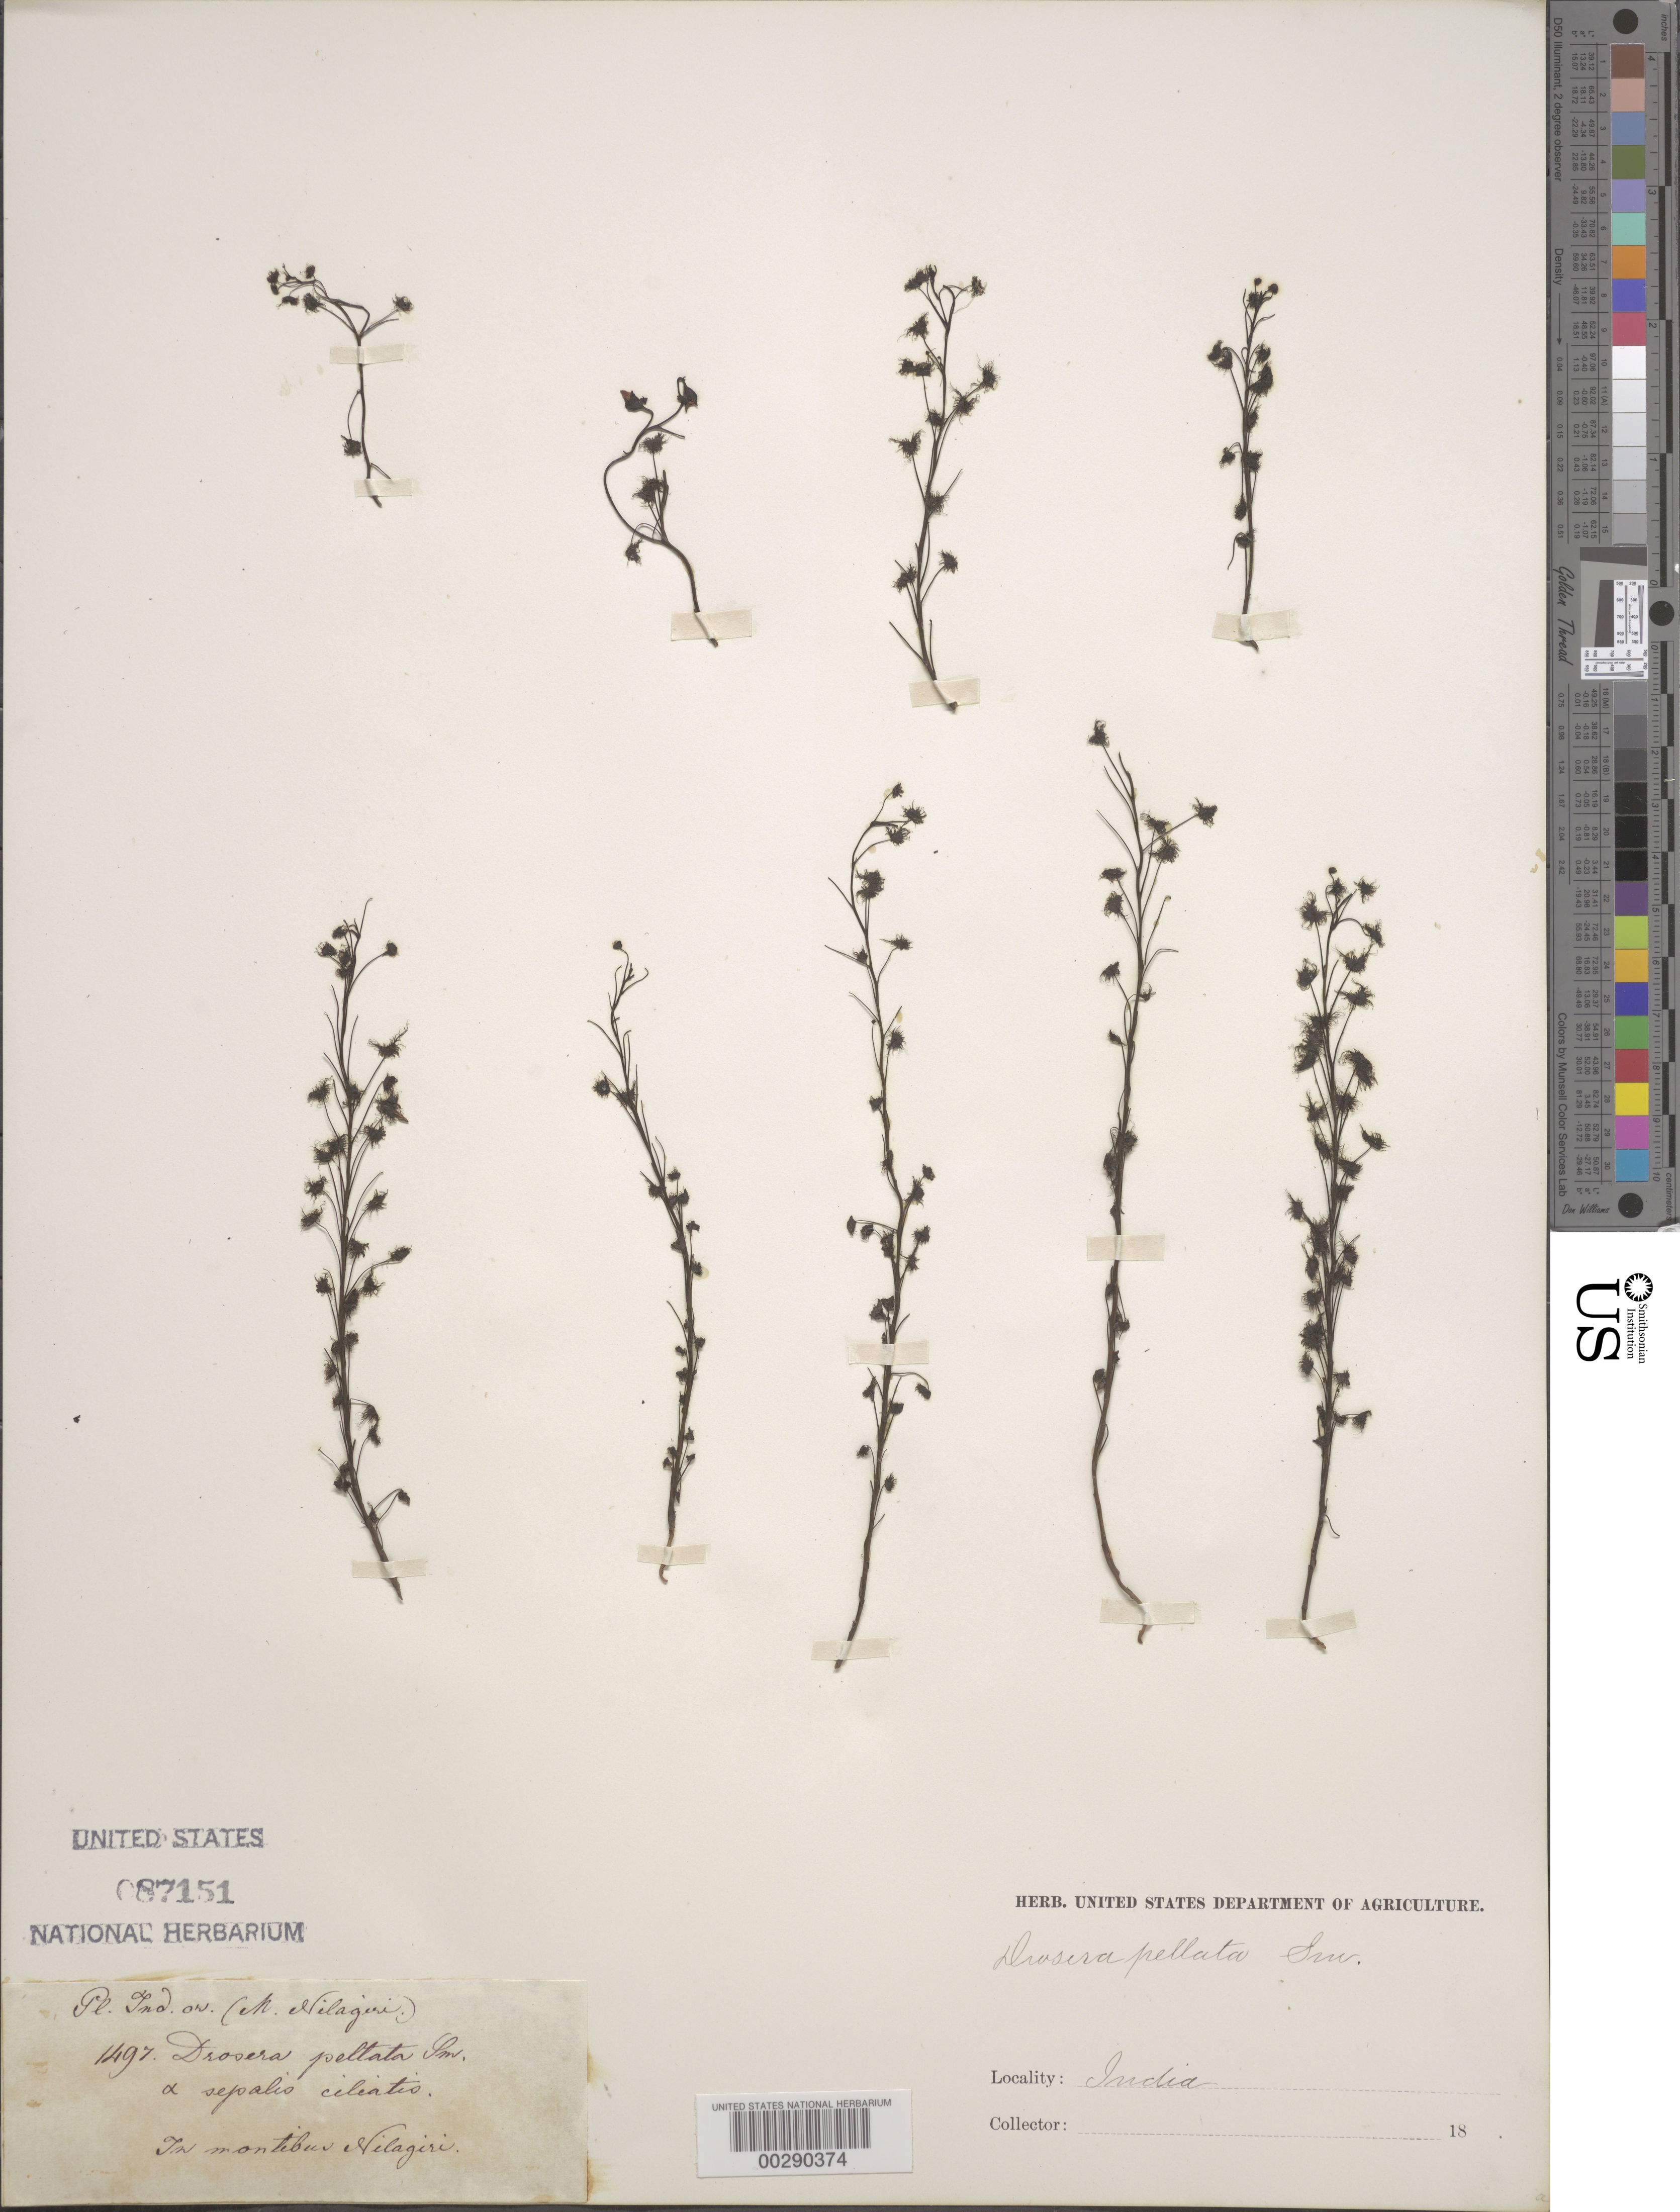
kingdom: Plantae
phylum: Tracheophyta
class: Magnoliopsida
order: Caryophyllales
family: Droseraceae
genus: Drosera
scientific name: Drosera peltata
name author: Sm. ex Willd.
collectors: R. F. Hohenacker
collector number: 1497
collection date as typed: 18--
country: India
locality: In montibus nilagiri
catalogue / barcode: US 87151